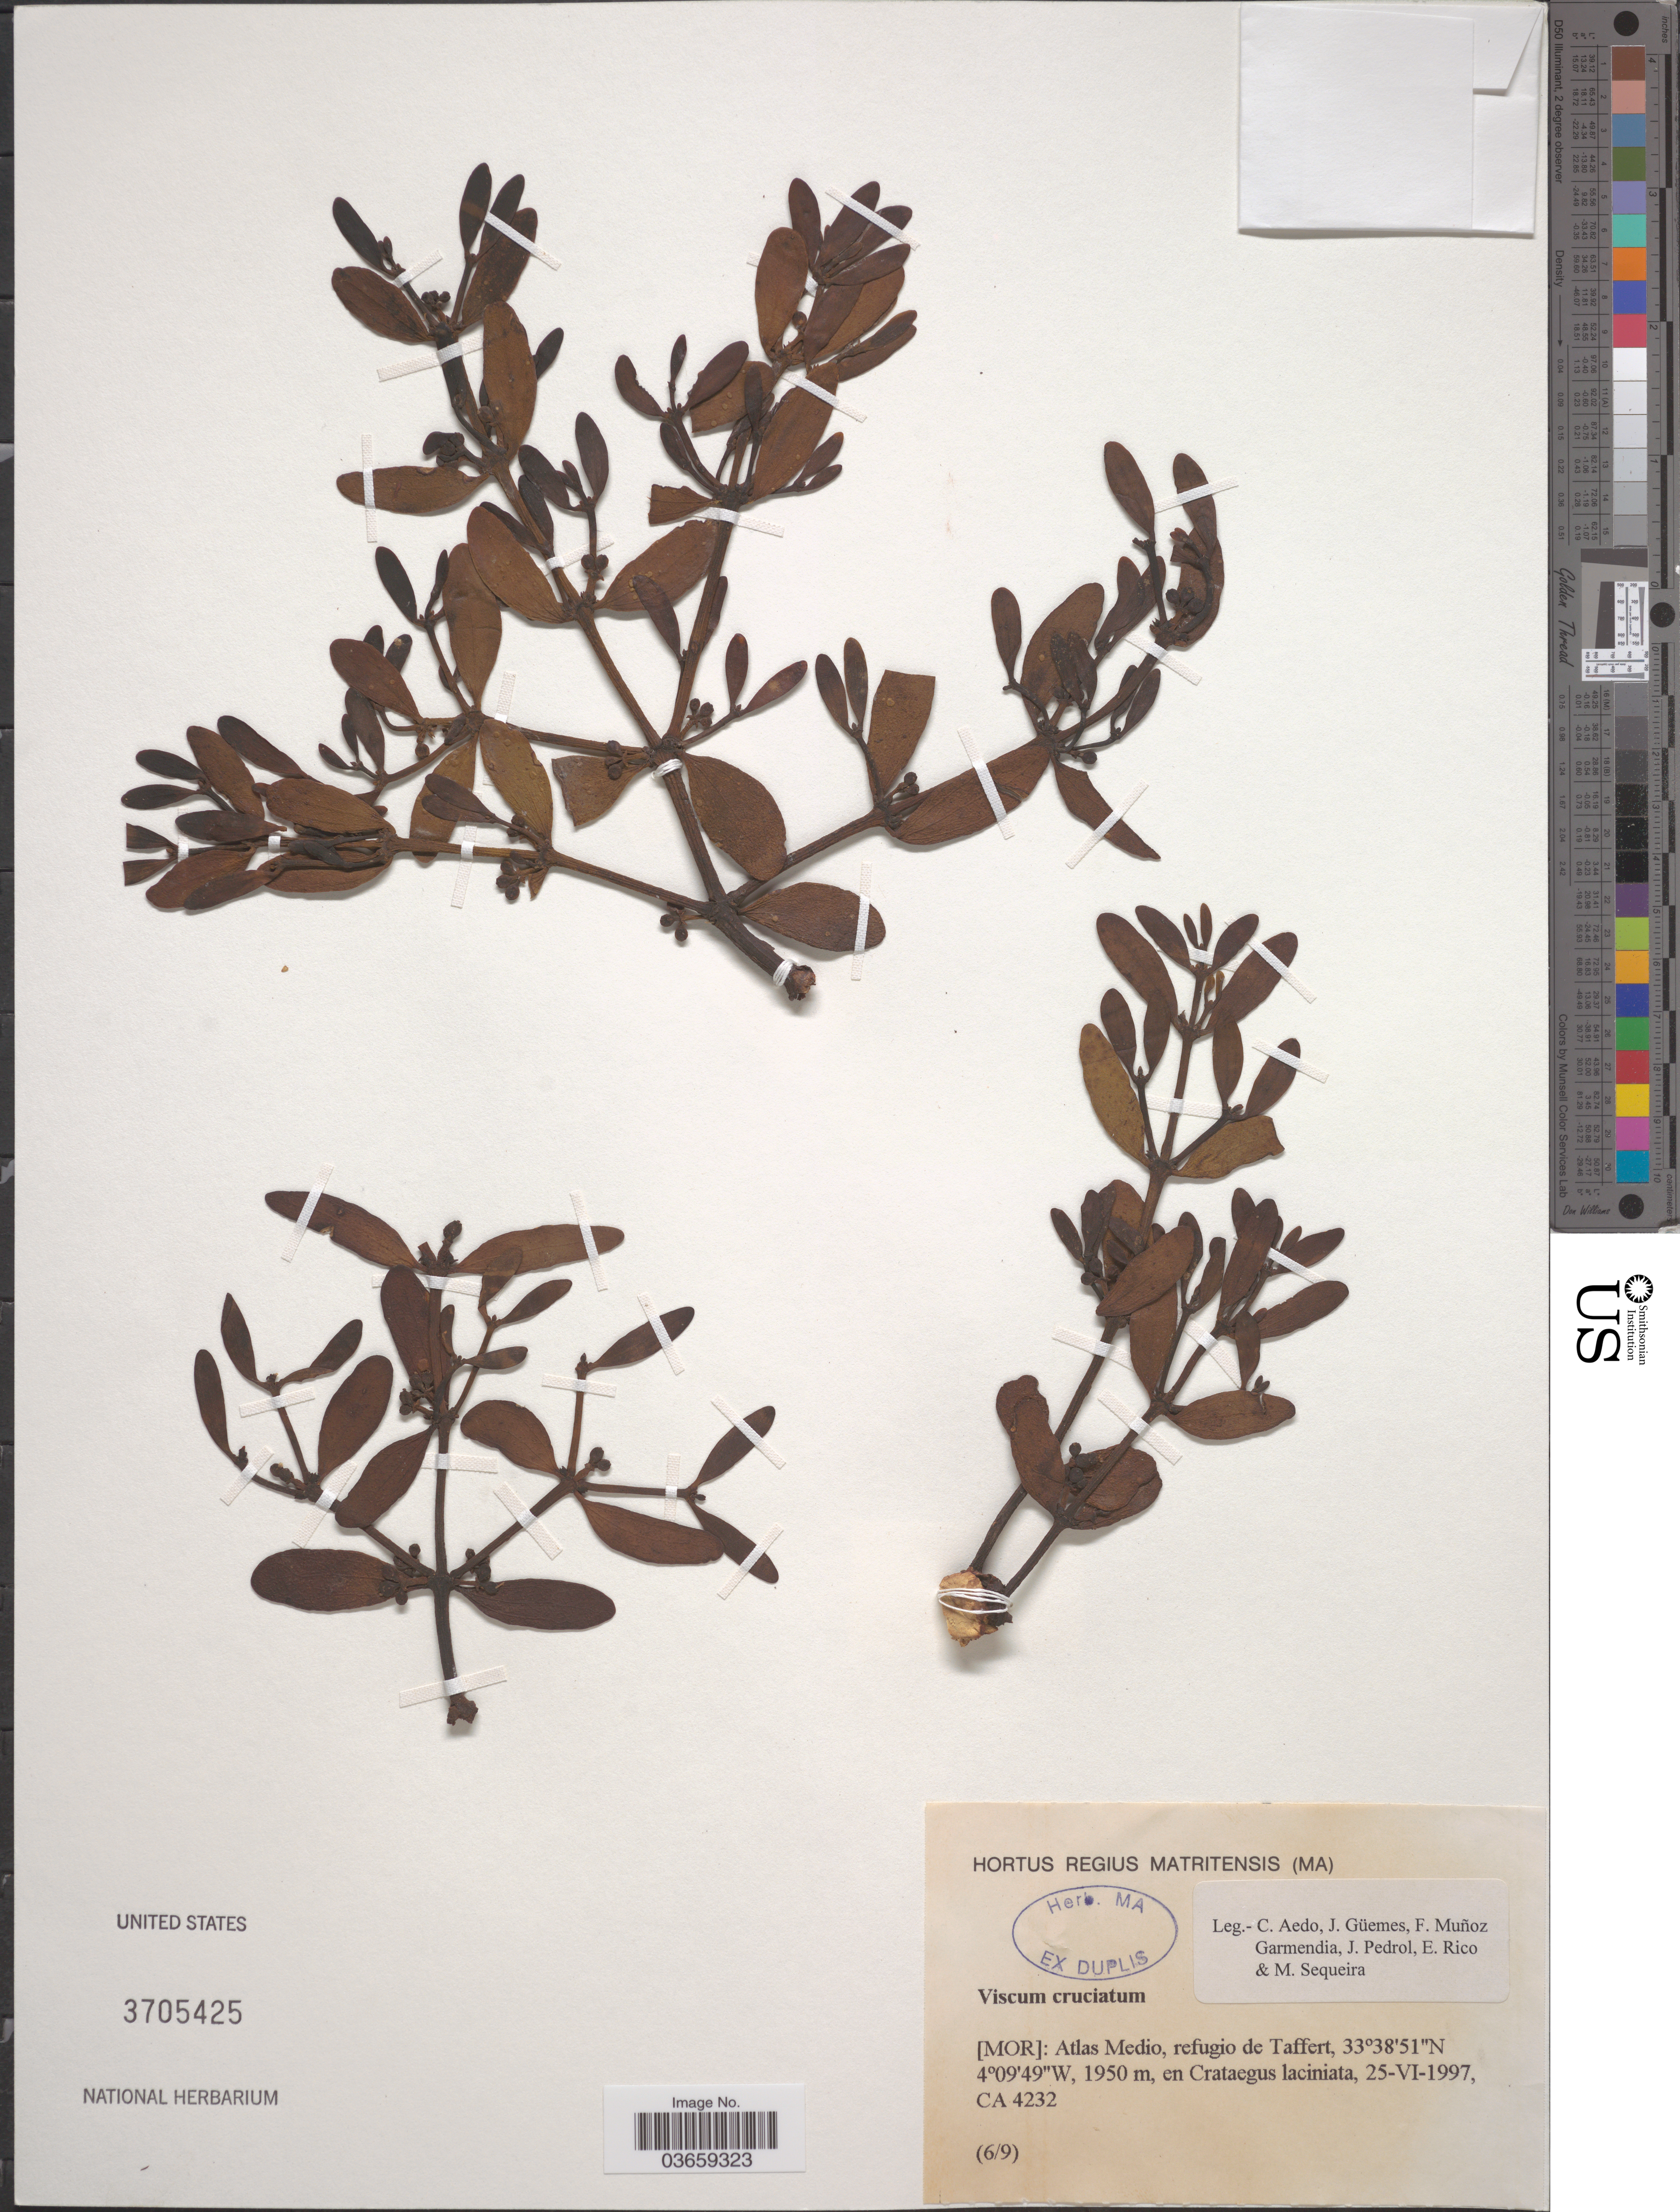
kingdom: Plantae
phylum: Tracheophyta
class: Magnoliopsida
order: Santalales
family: Viscaceae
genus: Viscum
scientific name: Viscum cruciatum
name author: Sieber ex Boiss.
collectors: C. Aedo, J. Güemes, F. Muñoz Garmendia, J. Pedrol & et al.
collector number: CA 4232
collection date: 1997-06-25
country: Morocco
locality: [MOR]: Atlas Medio, refugio de Taffert, en Crataegus laciniata.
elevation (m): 1950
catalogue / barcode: US 3705425